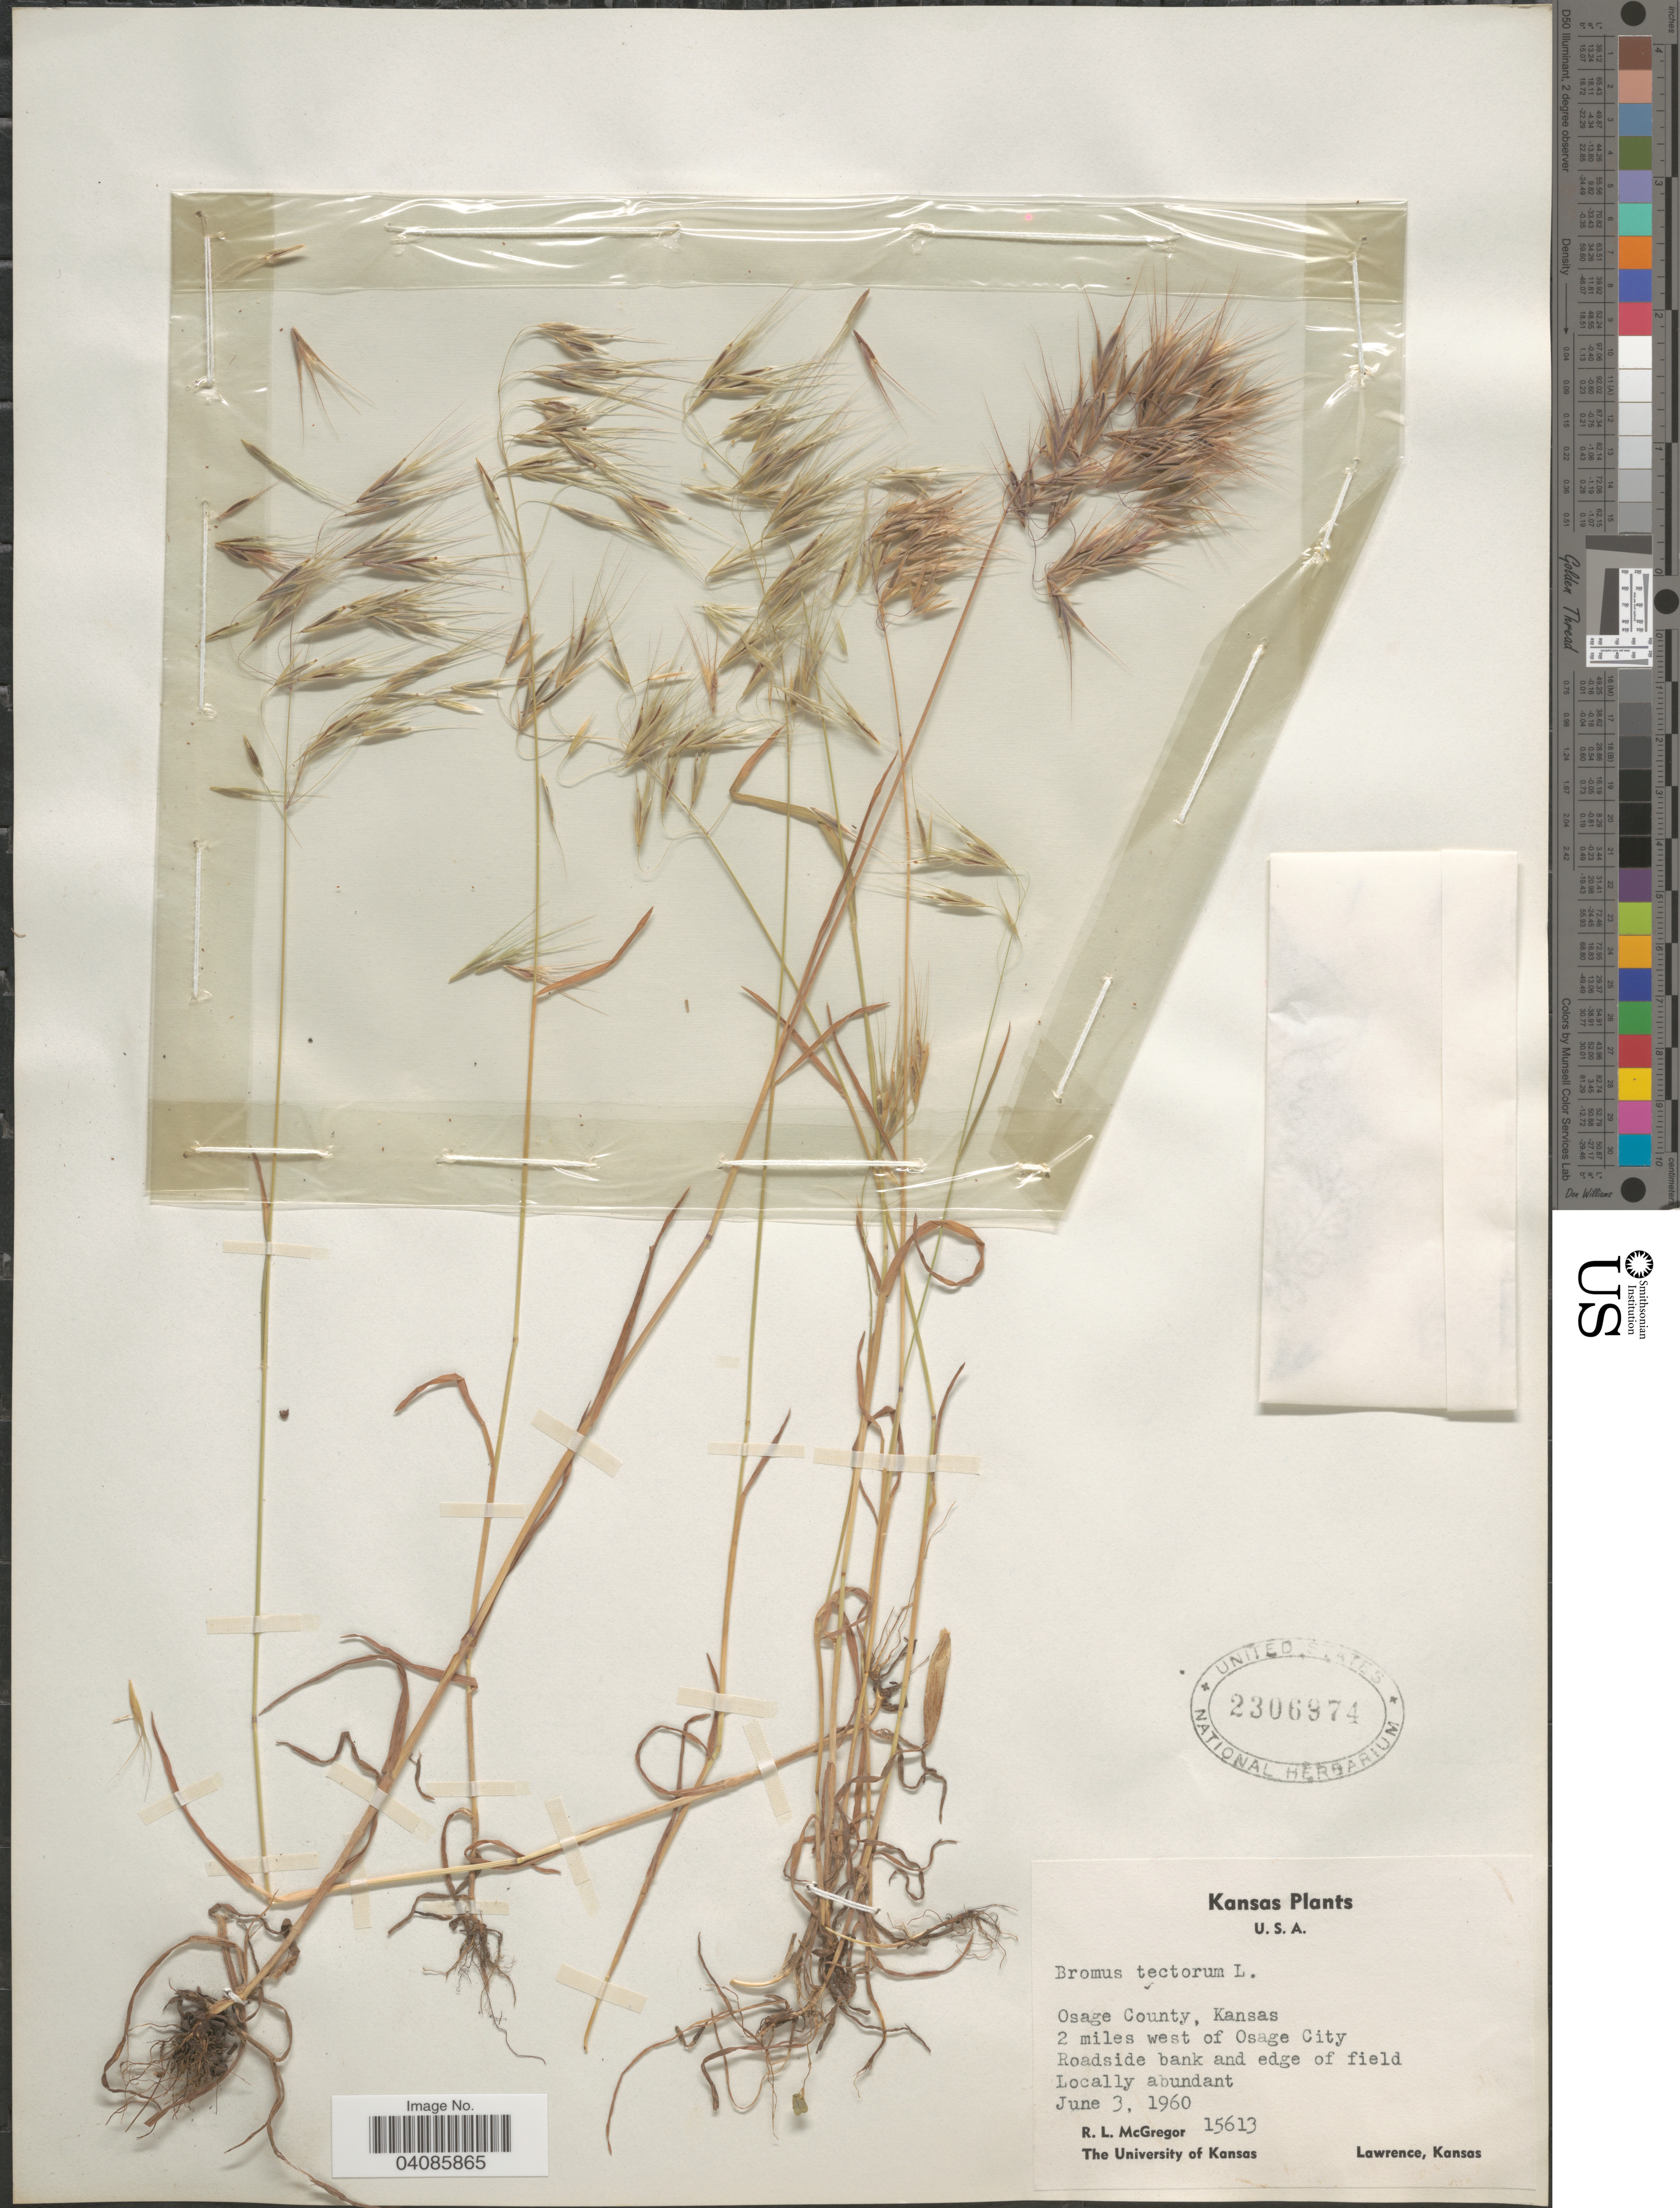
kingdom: Plantae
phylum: Tracheophyta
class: Liliopsida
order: Poales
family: Poaceae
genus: Bromus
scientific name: Bromus tectorum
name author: L.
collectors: R. McGregor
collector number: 15613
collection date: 1960-06-03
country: United States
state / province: Kansas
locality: Osage County. 2 miles west of Osage City. Roadside bank and edge of field. Locally abundant.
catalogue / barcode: US 2306974